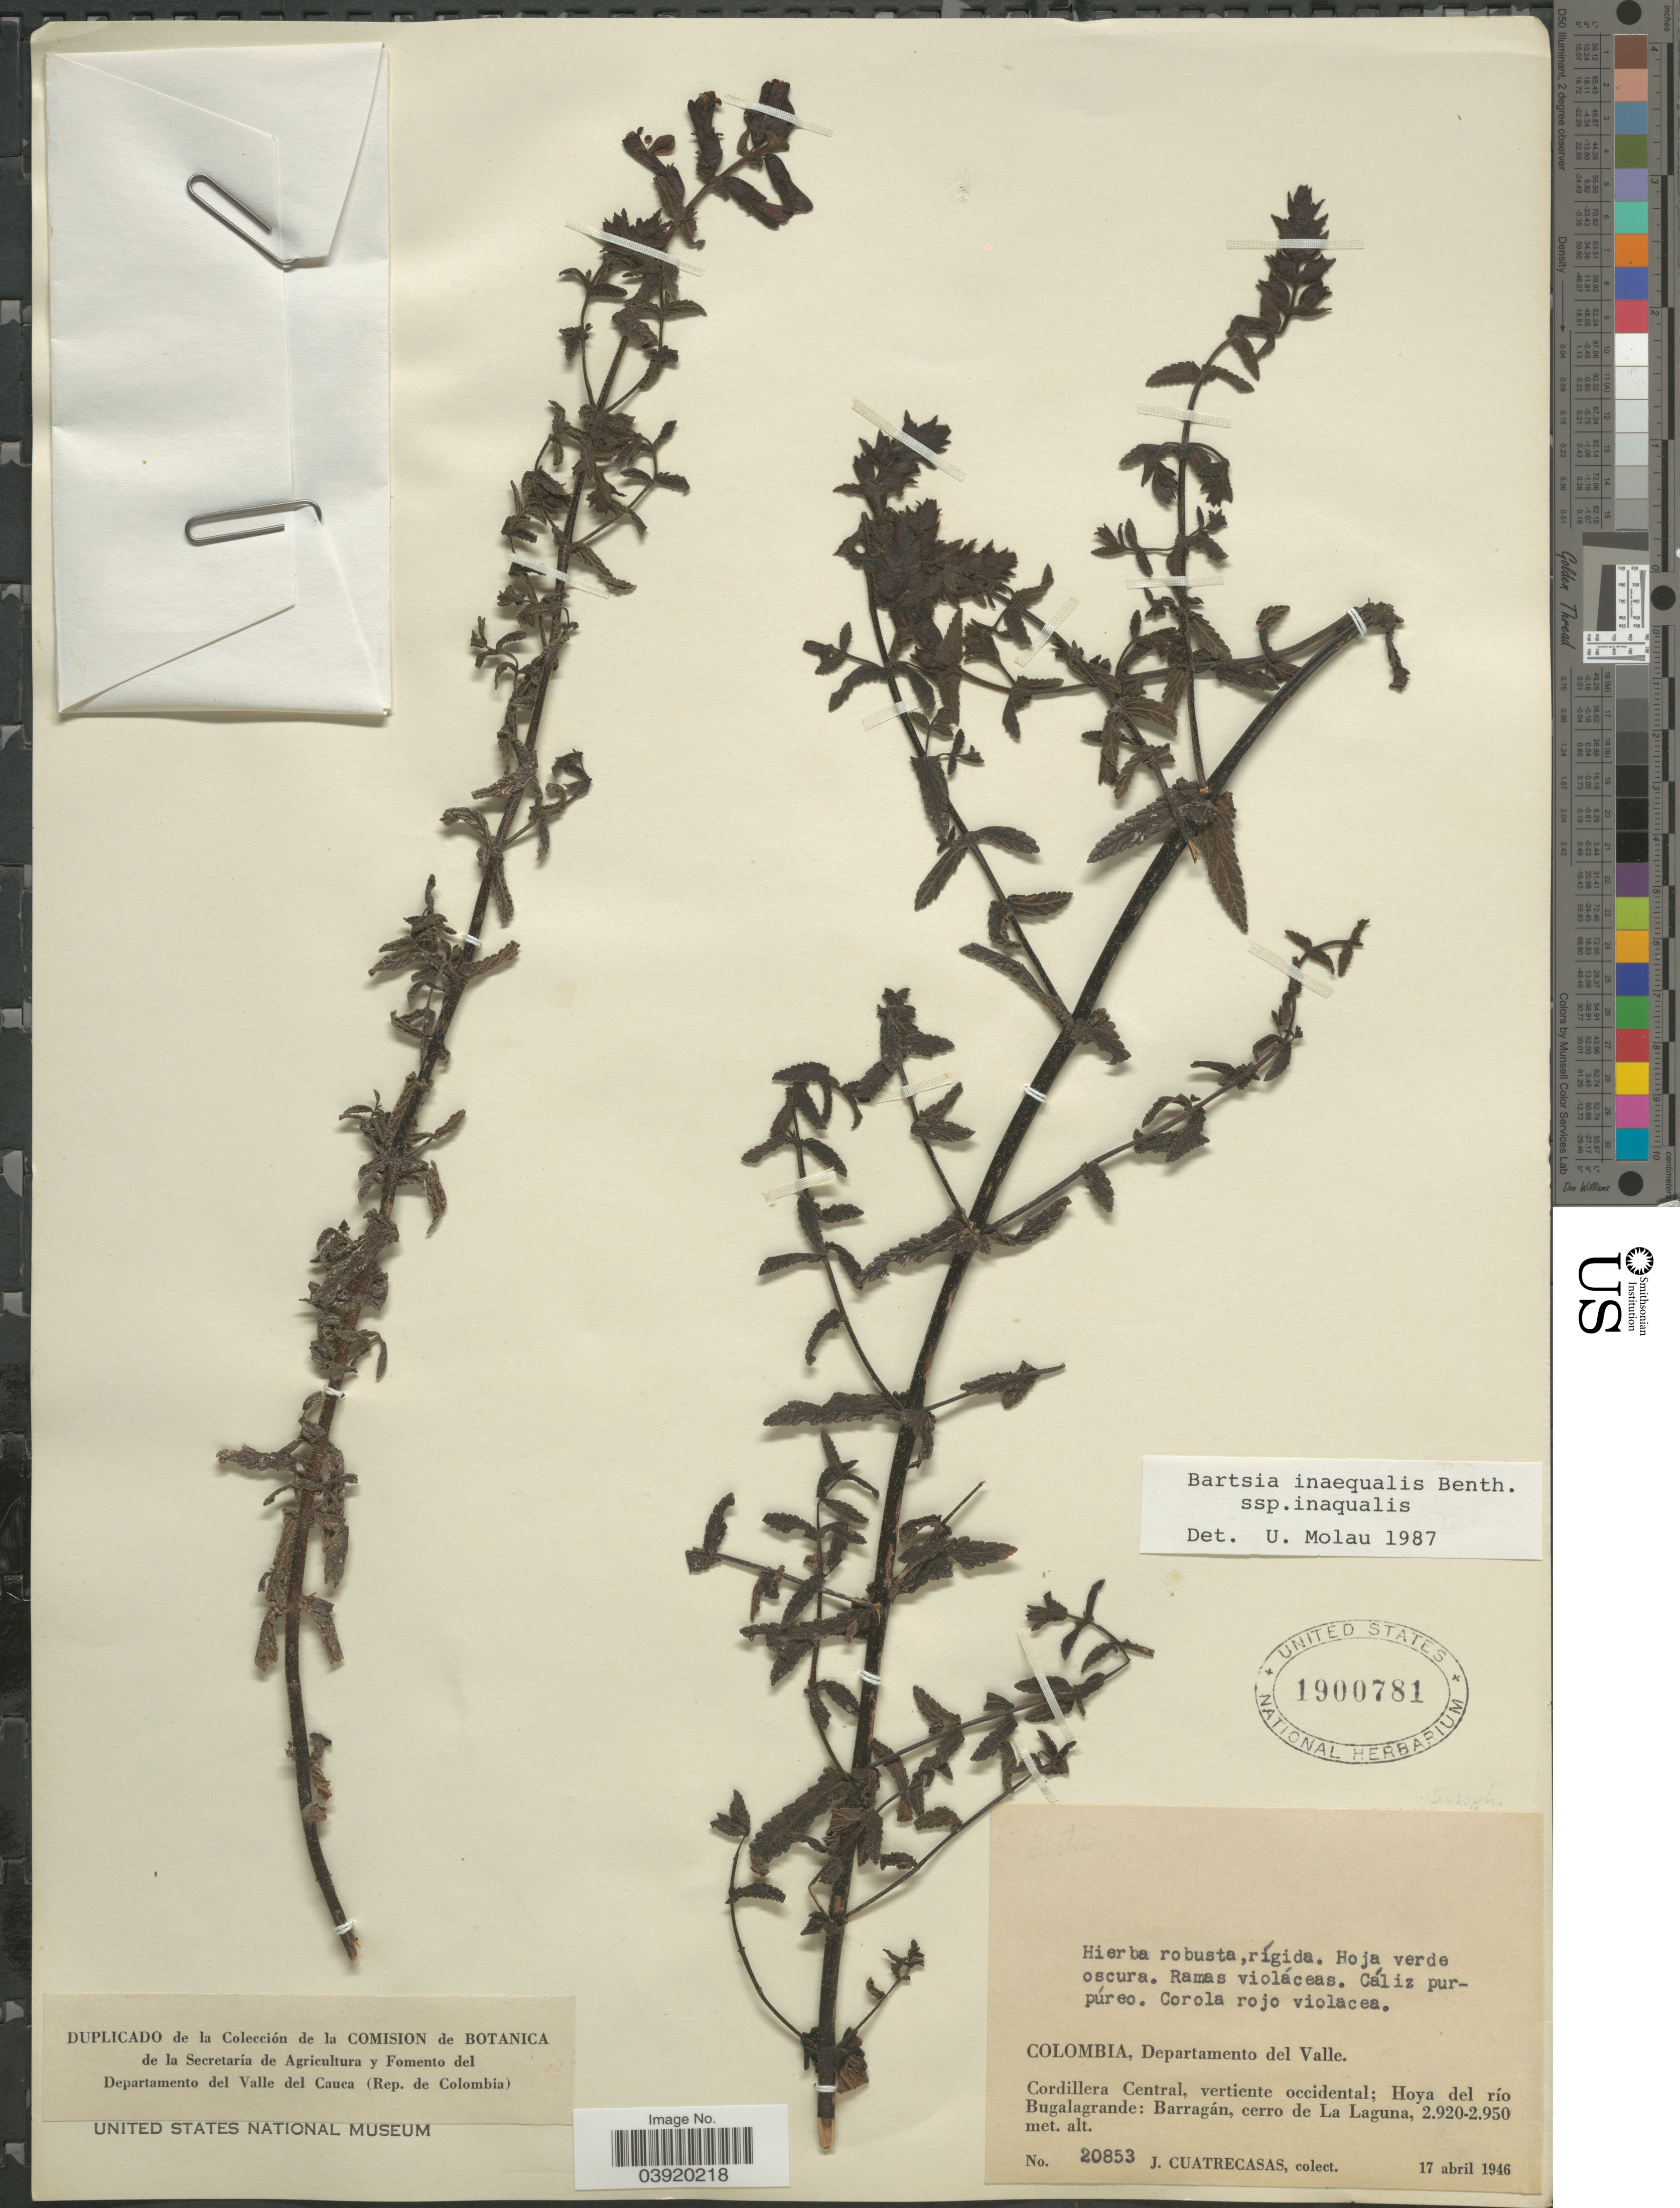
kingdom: Plantae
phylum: Tracheophyta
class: Magnoliopsida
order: Lamiales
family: Orobanchaceae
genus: Bartsia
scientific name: Bartsia inaequalis subsp. inaequalis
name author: Benth.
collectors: J. Cuatrecasas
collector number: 20853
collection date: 1946-04-17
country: Colombia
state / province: Valle del Cauca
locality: Departamento del Valle. Cordillera Central, vertiente occidental; Hoya del río Bugalagrande: Barragán, cerro de La Laguna.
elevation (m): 2920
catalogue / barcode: US 1900781